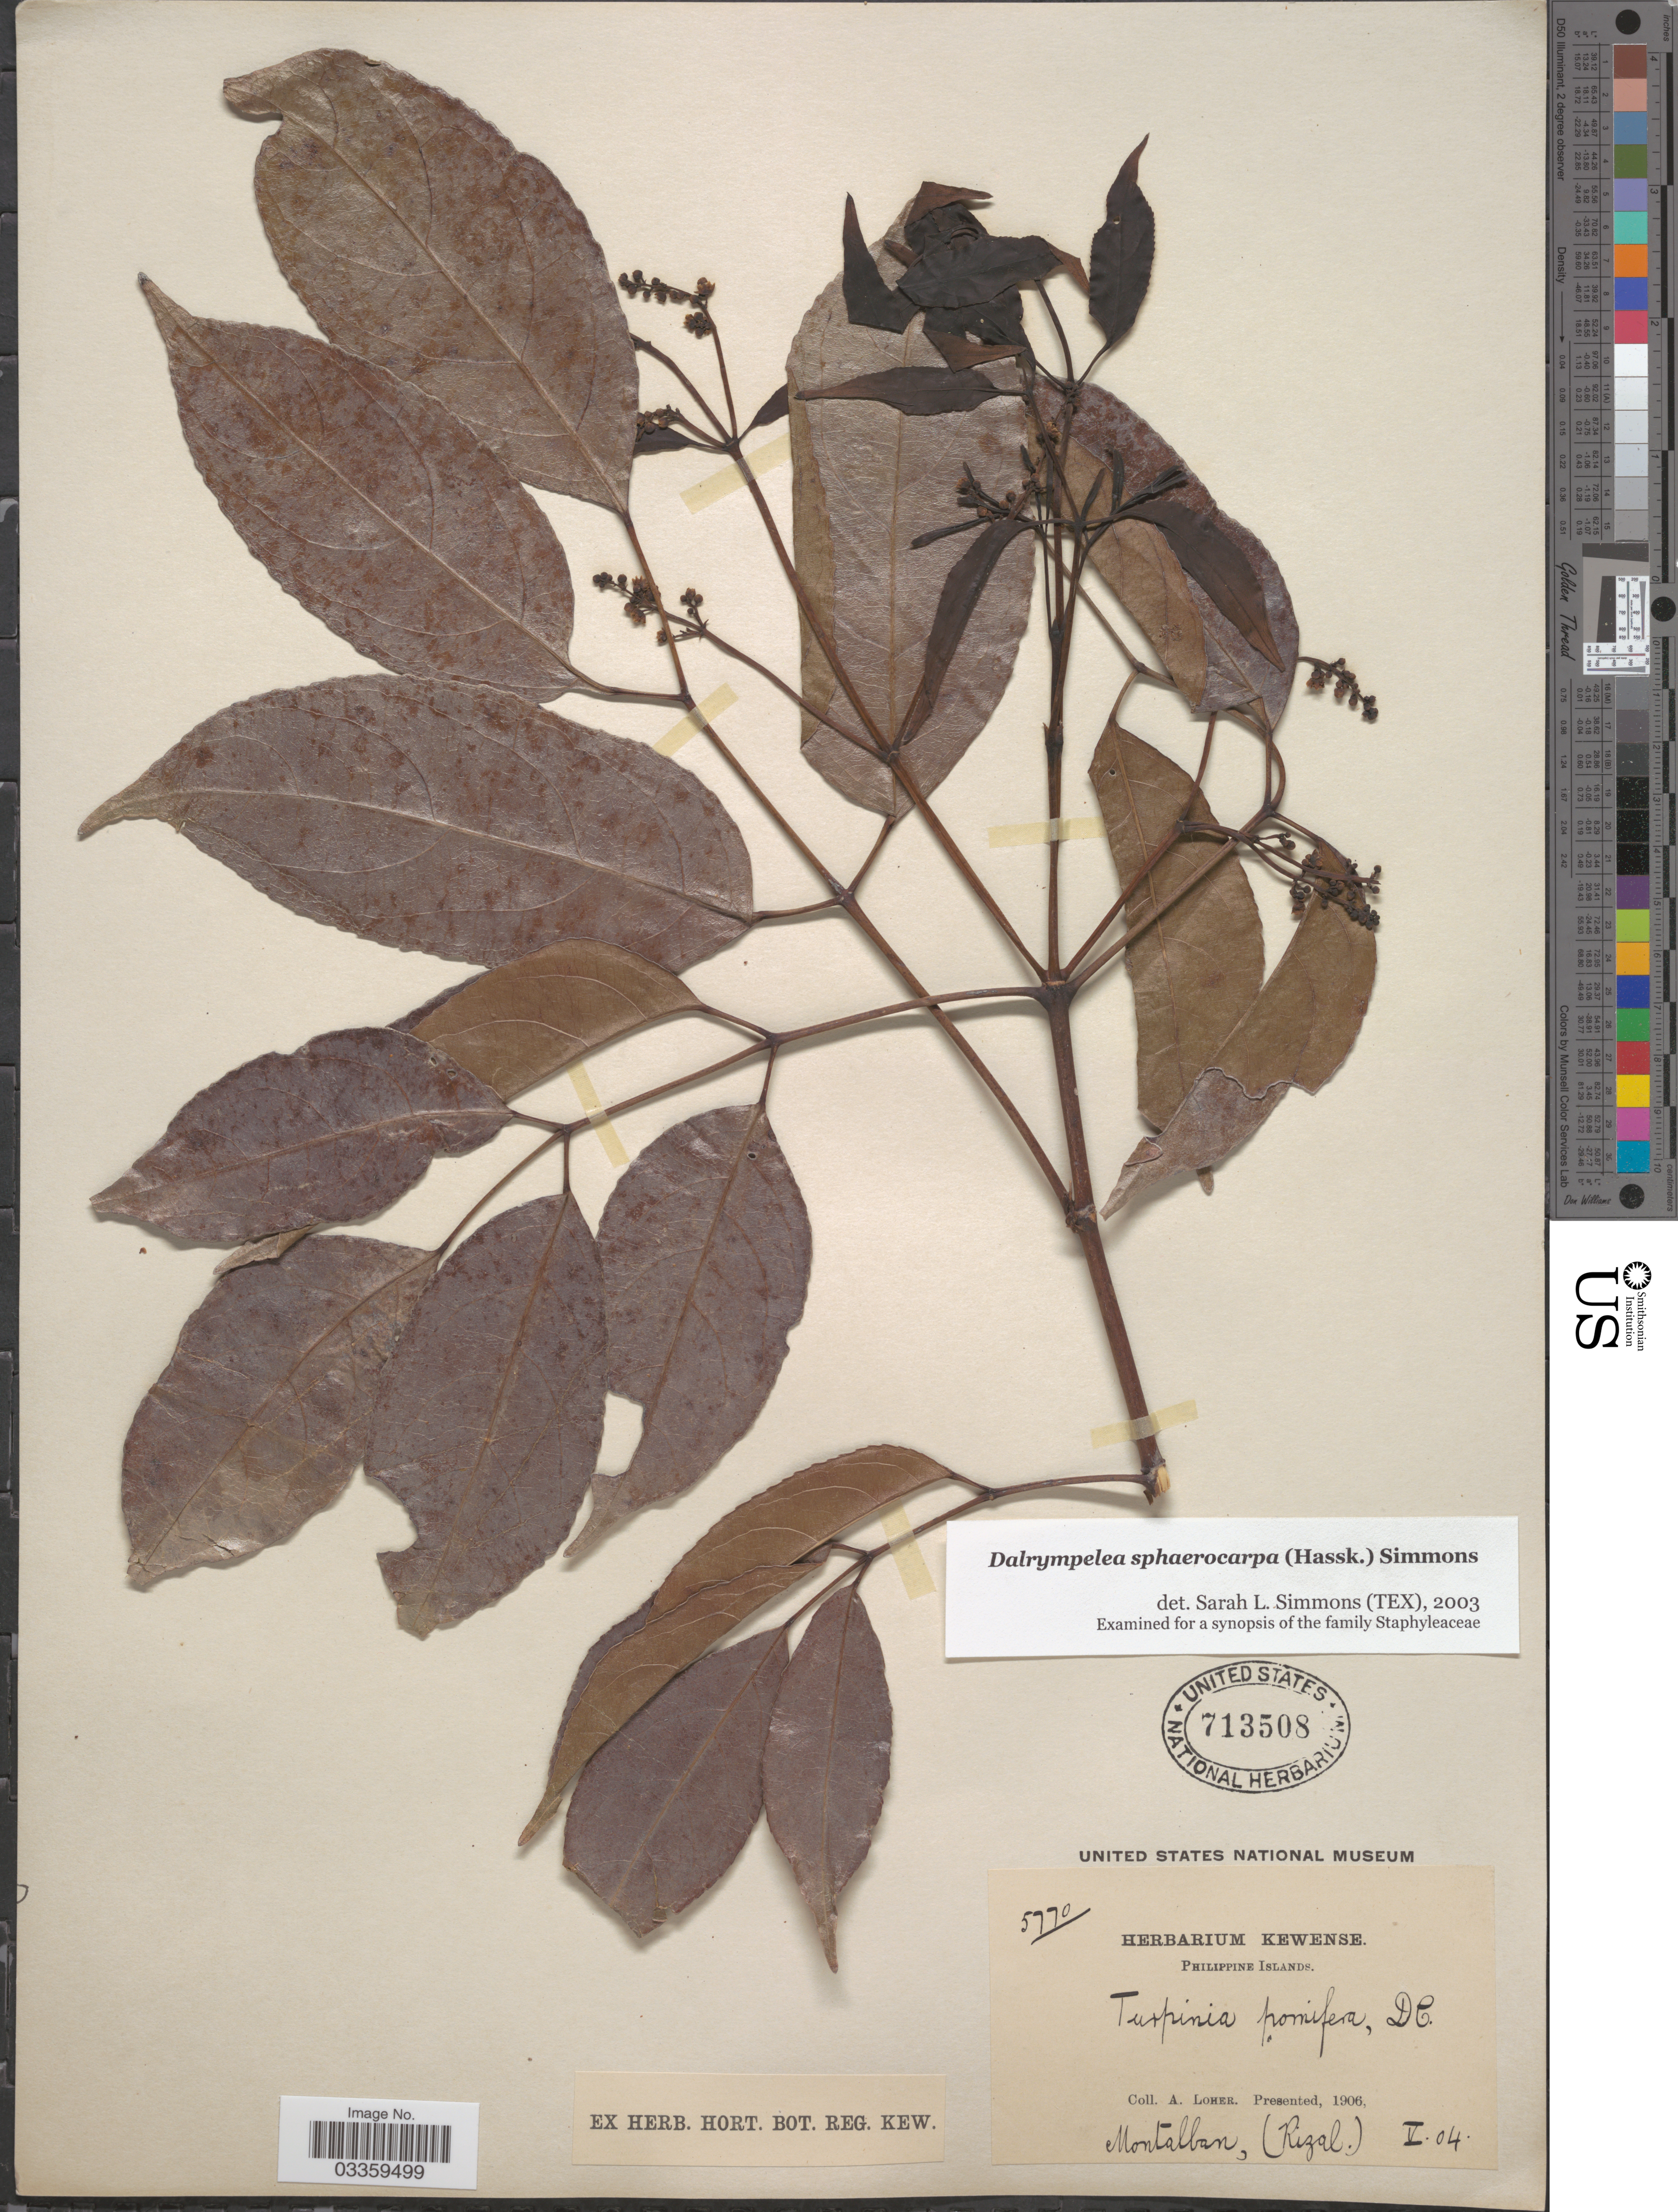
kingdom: Plantae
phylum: Tracheophyta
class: Magnoliopsida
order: Crossosomatales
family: Staphyleaceae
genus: Dalrympelea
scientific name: Dalrympelea sphaerocarpa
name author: (Hassk.) Nor-Ezzaw.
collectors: A. Loher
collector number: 5770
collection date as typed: Transcribed d/m/y: /5/4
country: Philippines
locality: Philippine Islands. Montalban. (Rizal).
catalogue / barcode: US 713508